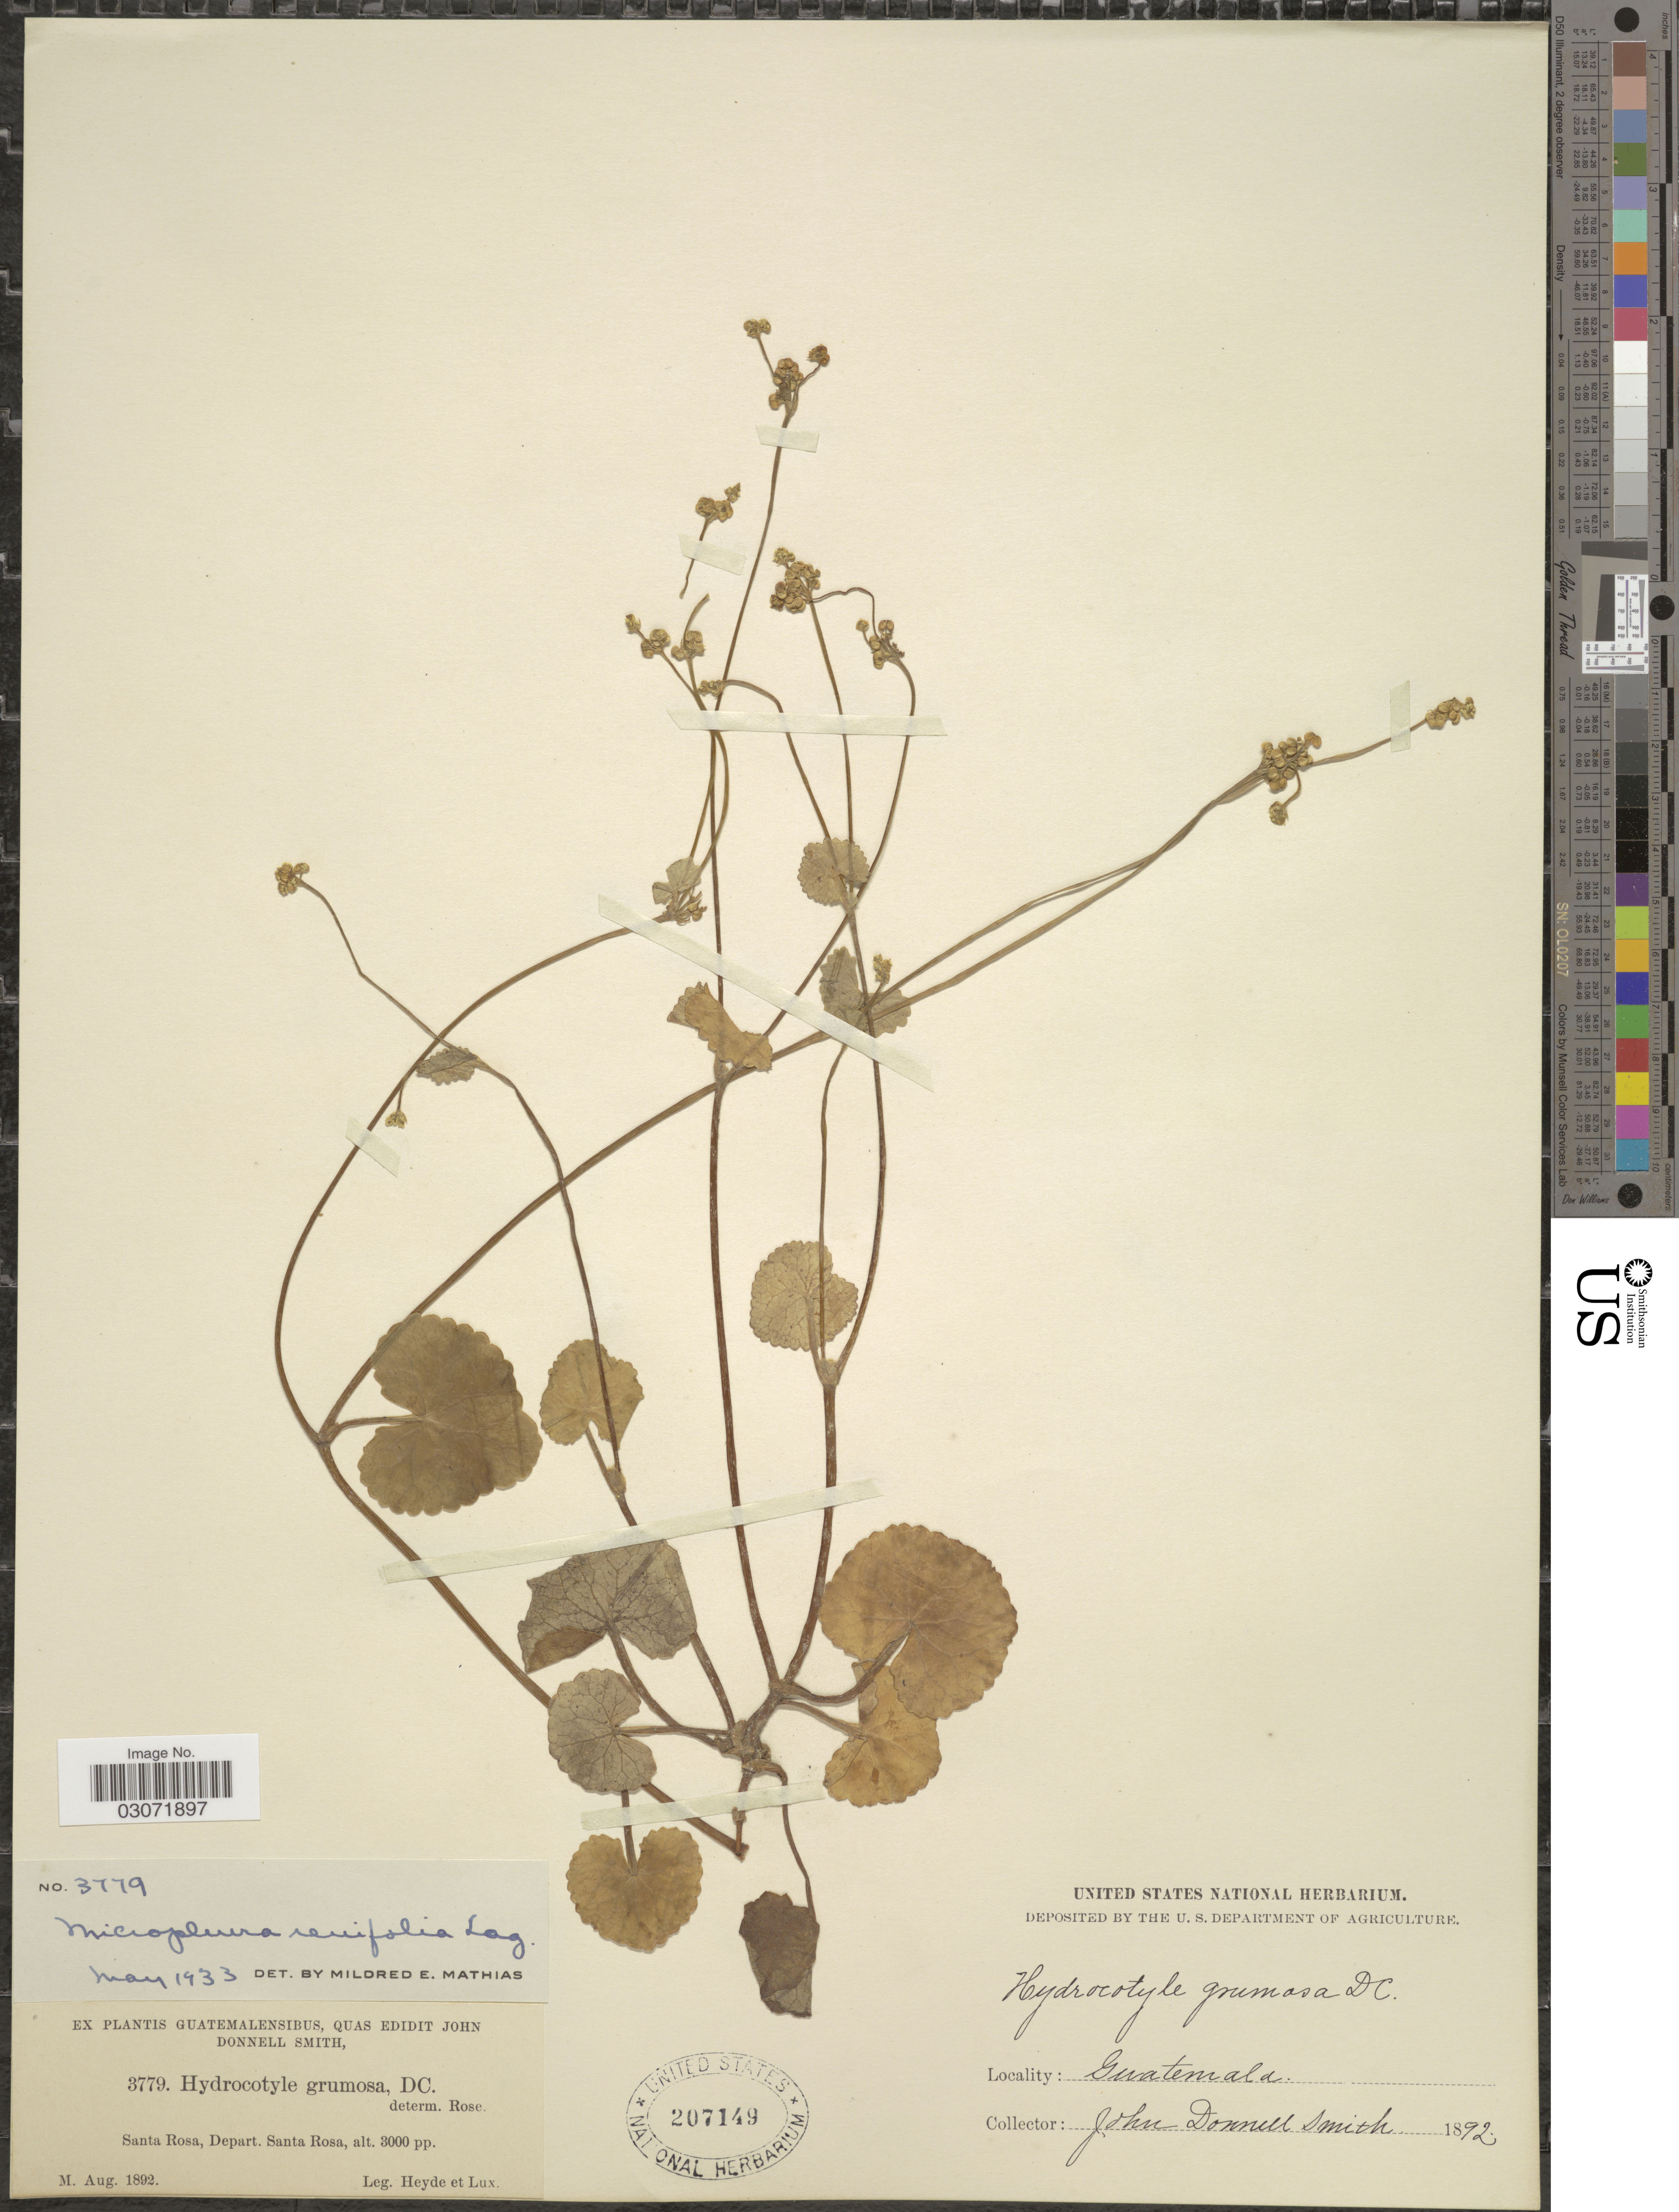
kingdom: Plantae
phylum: Tracheophyta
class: Magnoliopsida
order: Apiales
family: Apiaceae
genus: Micropleura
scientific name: Micropleura renifolia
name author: Lag.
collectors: Heyde & Lux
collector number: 3779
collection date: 1892-08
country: Guatemala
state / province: Santa Rosa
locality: Santa Rosa, Depart. Santa Rosa.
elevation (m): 914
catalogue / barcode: US 207149